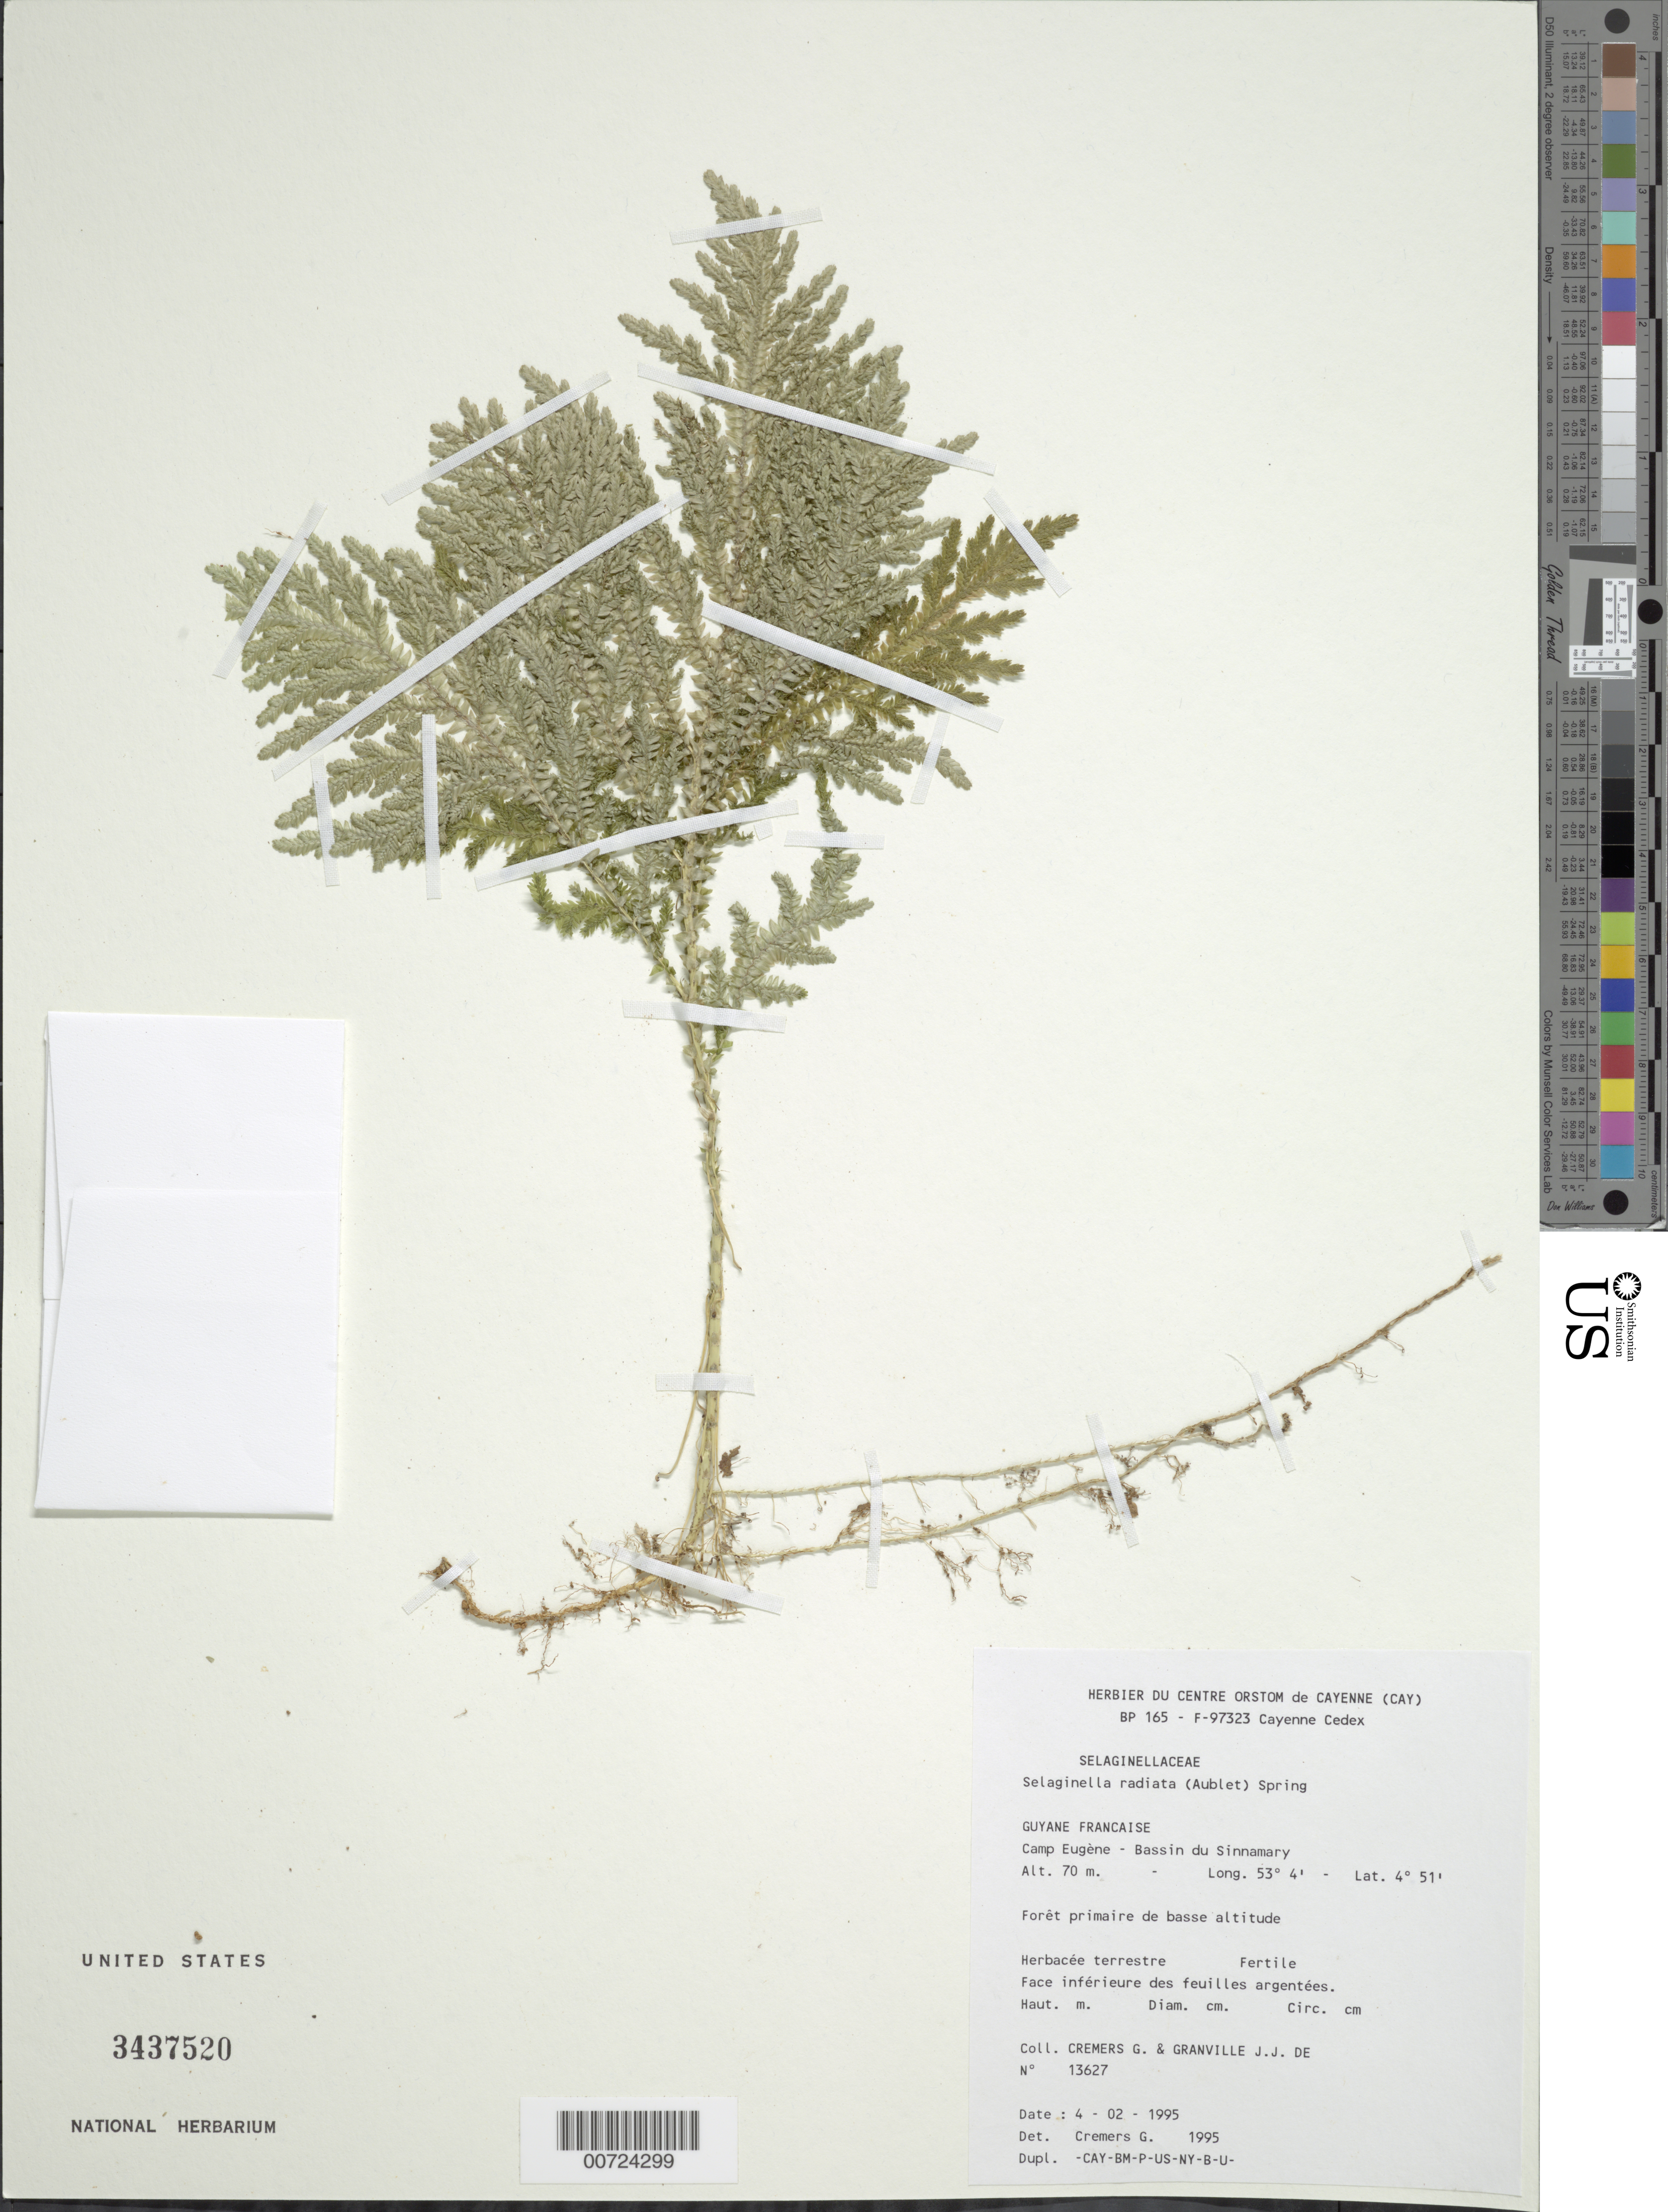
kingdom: Plantae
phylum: Tracheophyta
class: Lycopodiopsida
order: Selaginellales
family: Selaginellaceae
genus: Selaginella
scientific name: Selaginella radiata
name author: (Aubl.) Spring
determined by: Cremers, Georges A.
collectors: G. Cremers & J.-J. de Granville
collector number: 13627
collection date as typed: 4-Feb-95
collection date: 1995-02-04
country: French Guiana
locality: Camp Eugène, Bassin du Sinnamary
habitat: Low primary forest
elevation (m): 70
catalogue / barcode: US 3437520